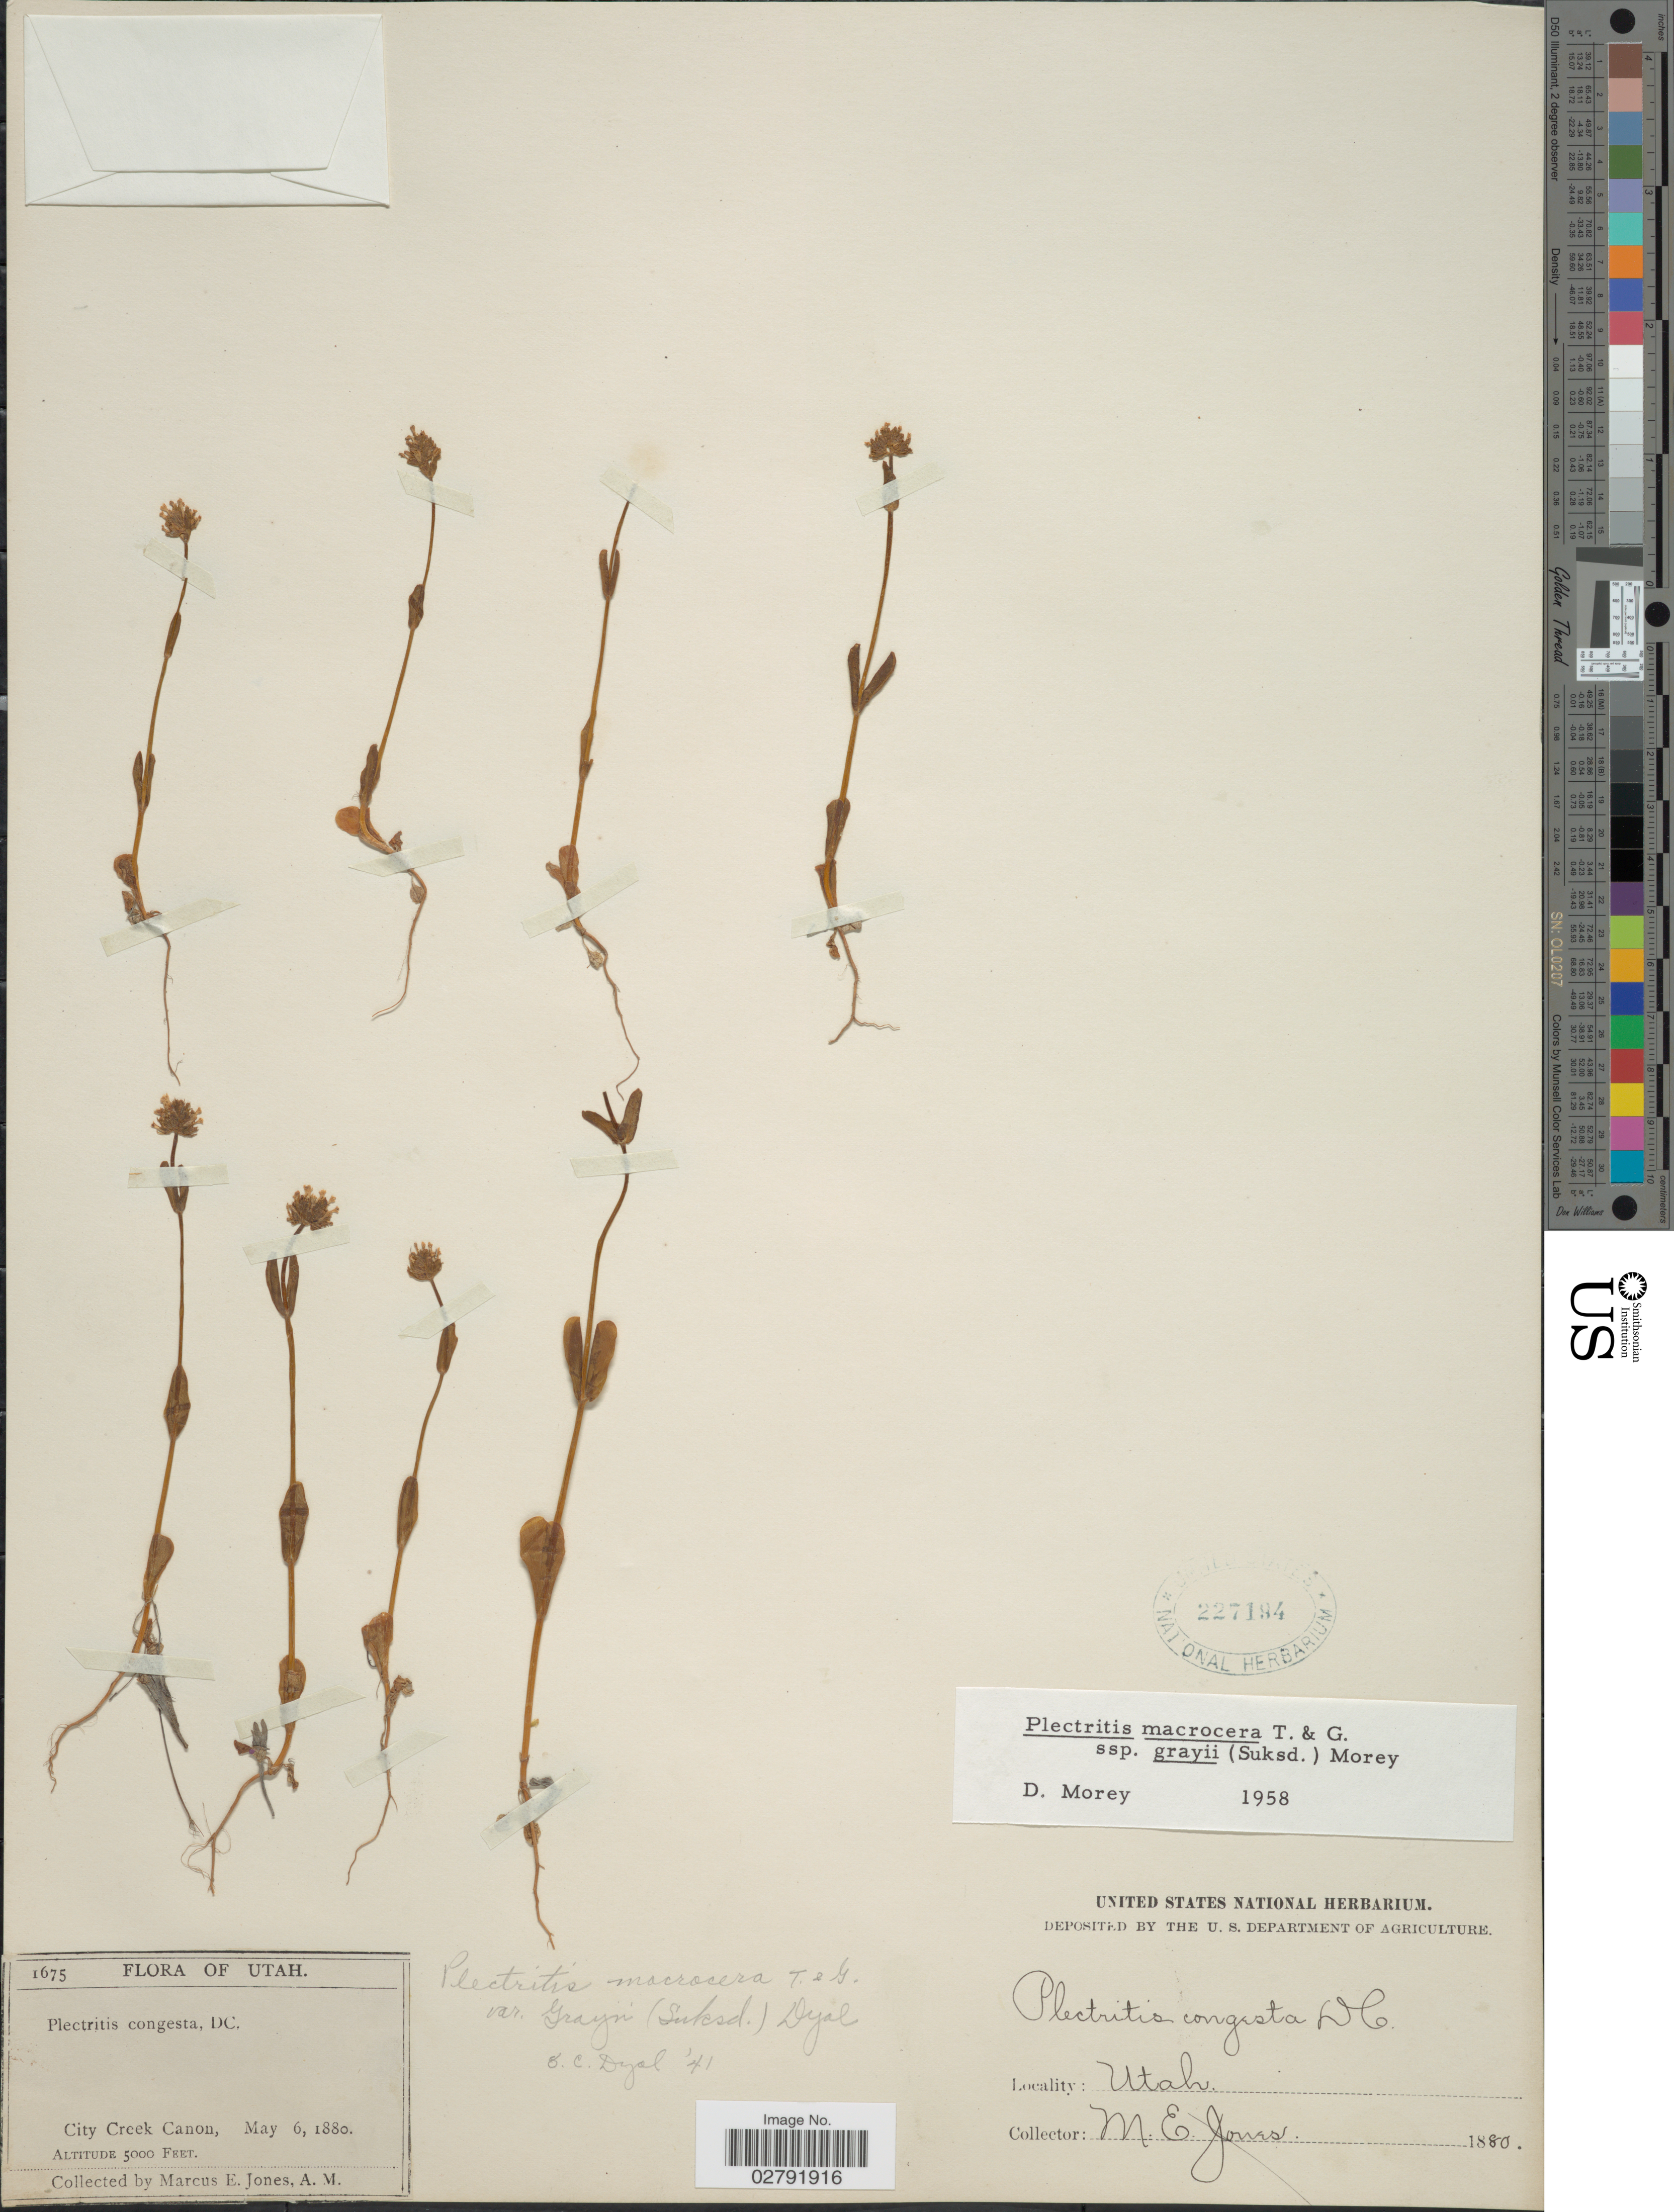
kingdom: Plantae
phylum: Tracheophyta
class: Magnoliopsida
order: Dipsacales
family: Caprifoliaceae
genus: Plectritis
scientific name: Plectritis macrocera subsp. grayi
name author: (Suksd.) Morey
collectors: M. E. Jones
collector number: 1675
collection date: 1880-05-06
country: United States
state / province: Utah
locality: City Creek Canon.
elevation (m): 1524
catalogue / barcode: US 227194